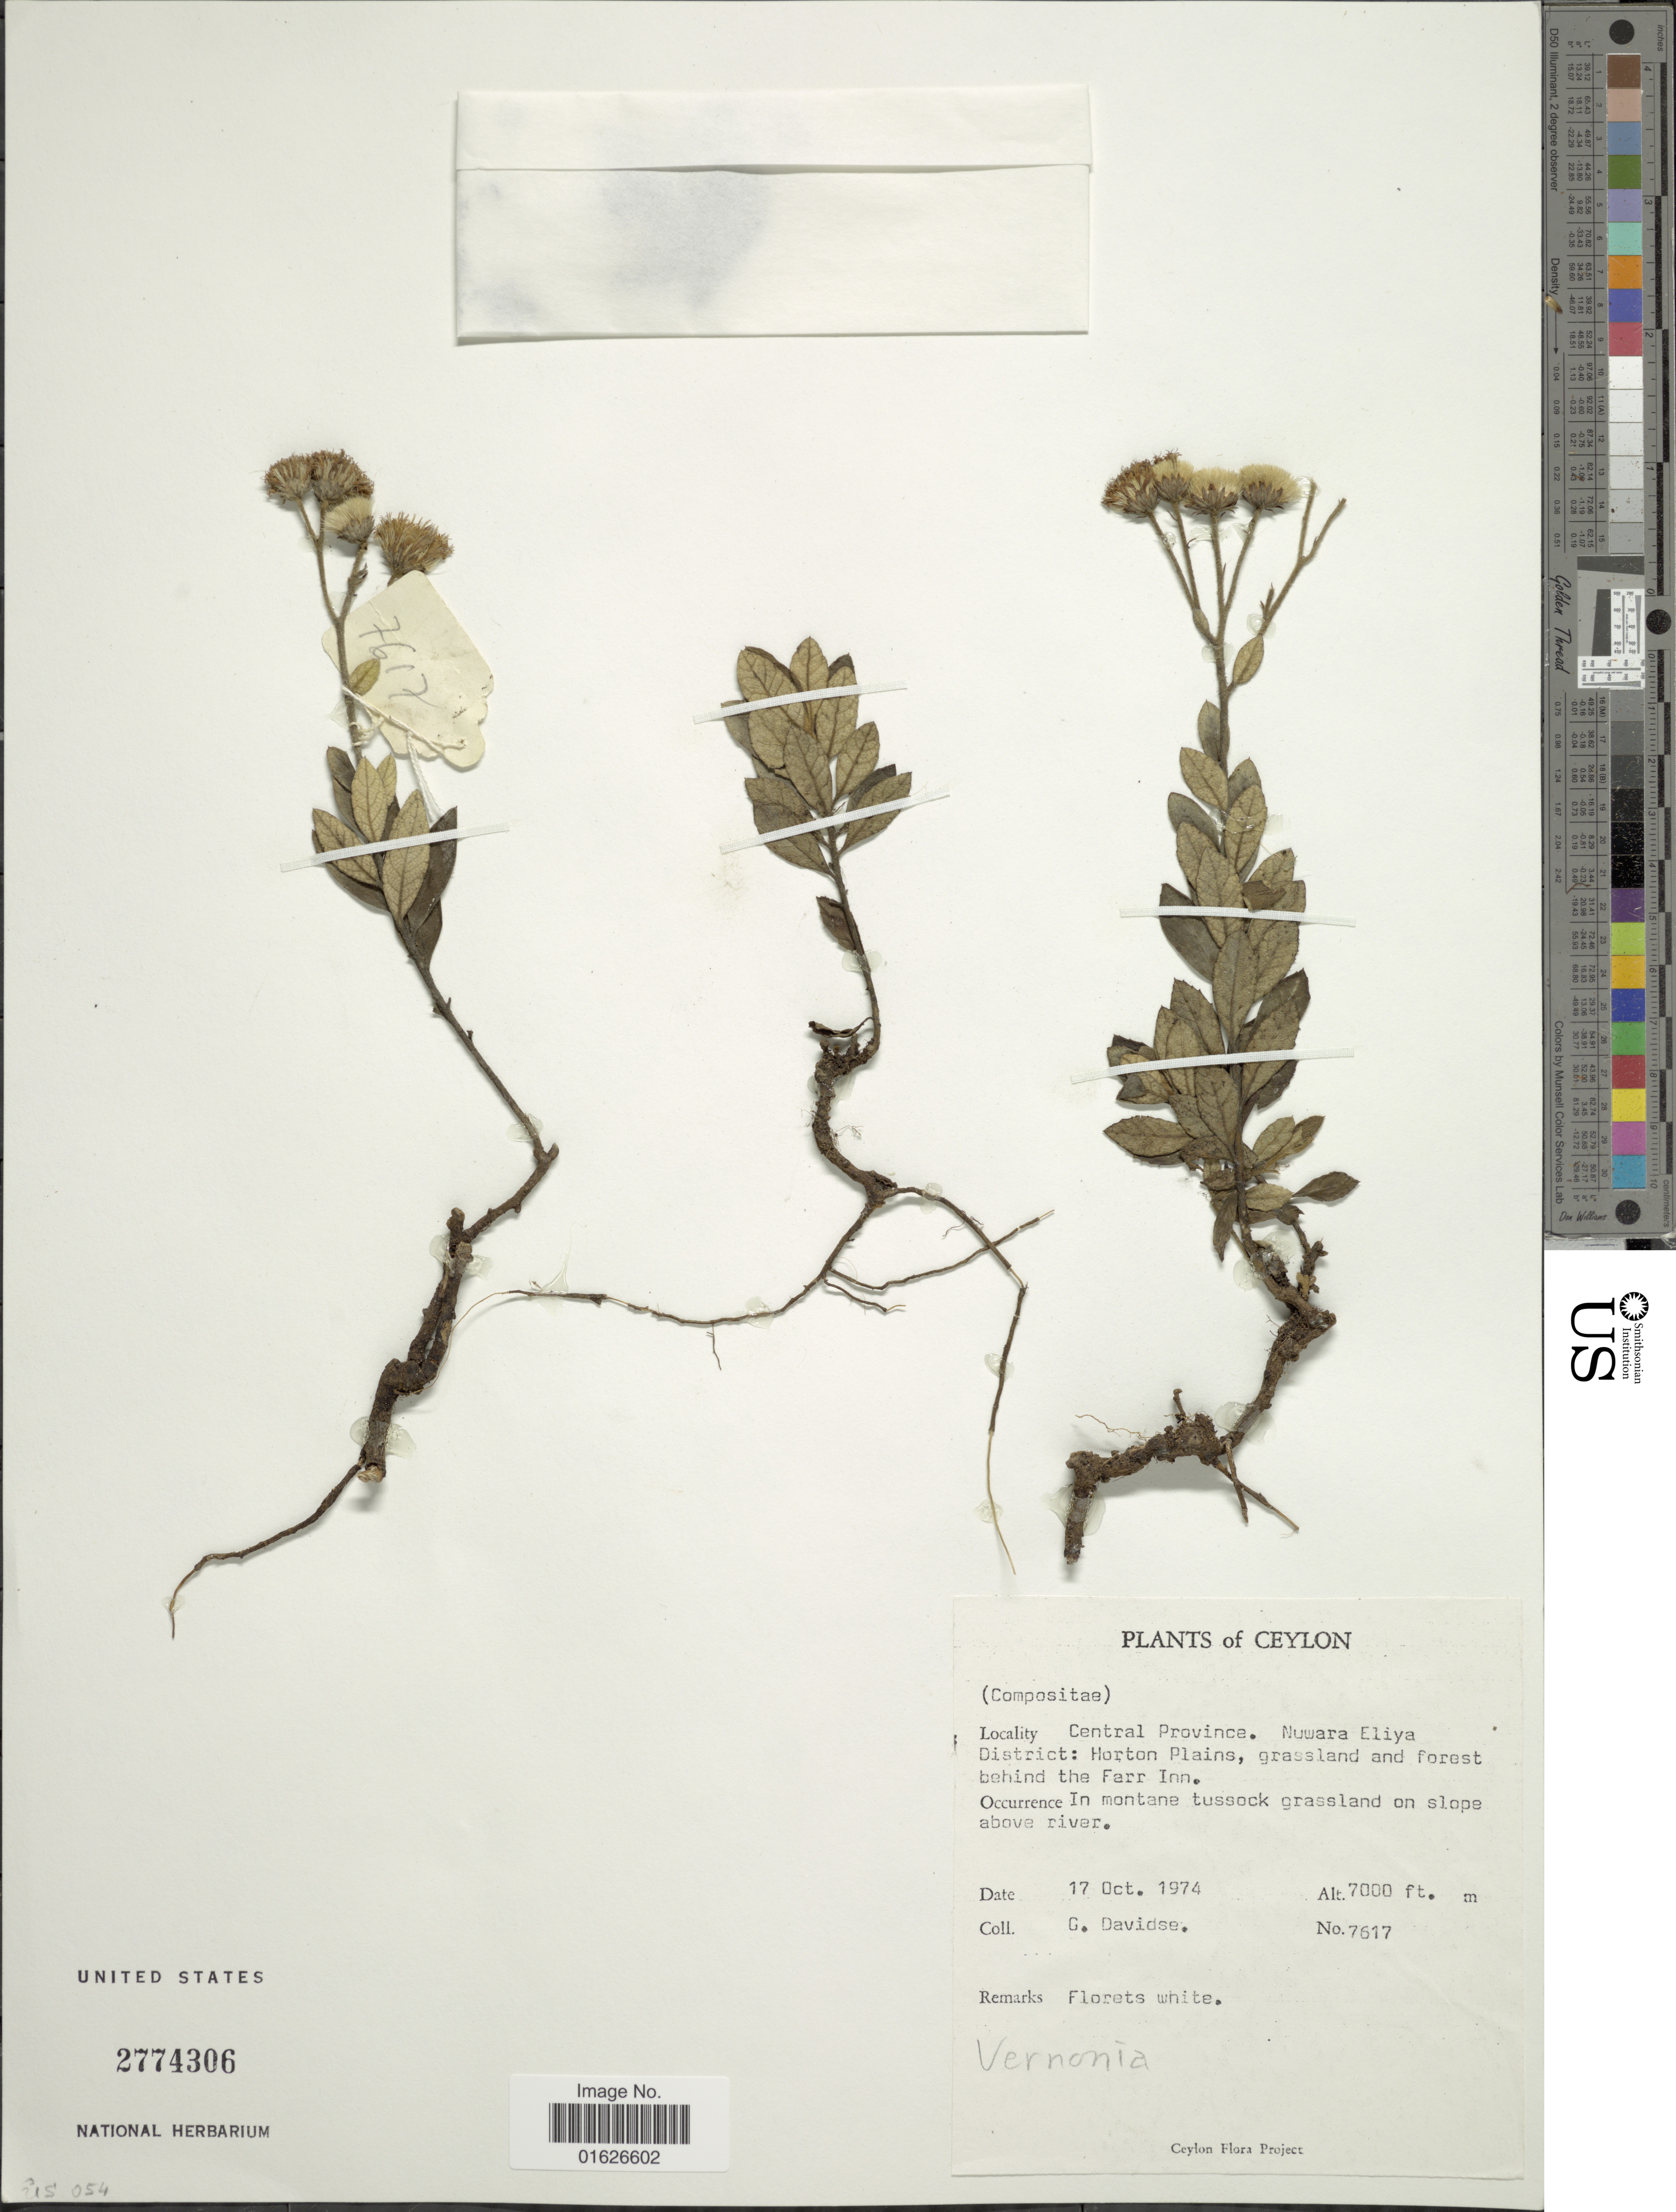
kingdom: Plantae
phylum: Tracheophyta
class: Magnoliopsida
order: Asterales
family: Asteraceae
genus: Uniyala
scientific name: Uniyala wightiana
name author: (Arn.) H. Rob. & Skvarla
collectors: G. Davidse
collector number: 7617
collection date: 1974-10-17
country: Sri Lanka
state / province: Central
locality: Ceylon, Central Province, Nuwara Eliya, Distrcit: Horton Plains, grassland and forest behind the Farr Inn.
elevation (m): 2134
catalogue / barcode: US 2774306